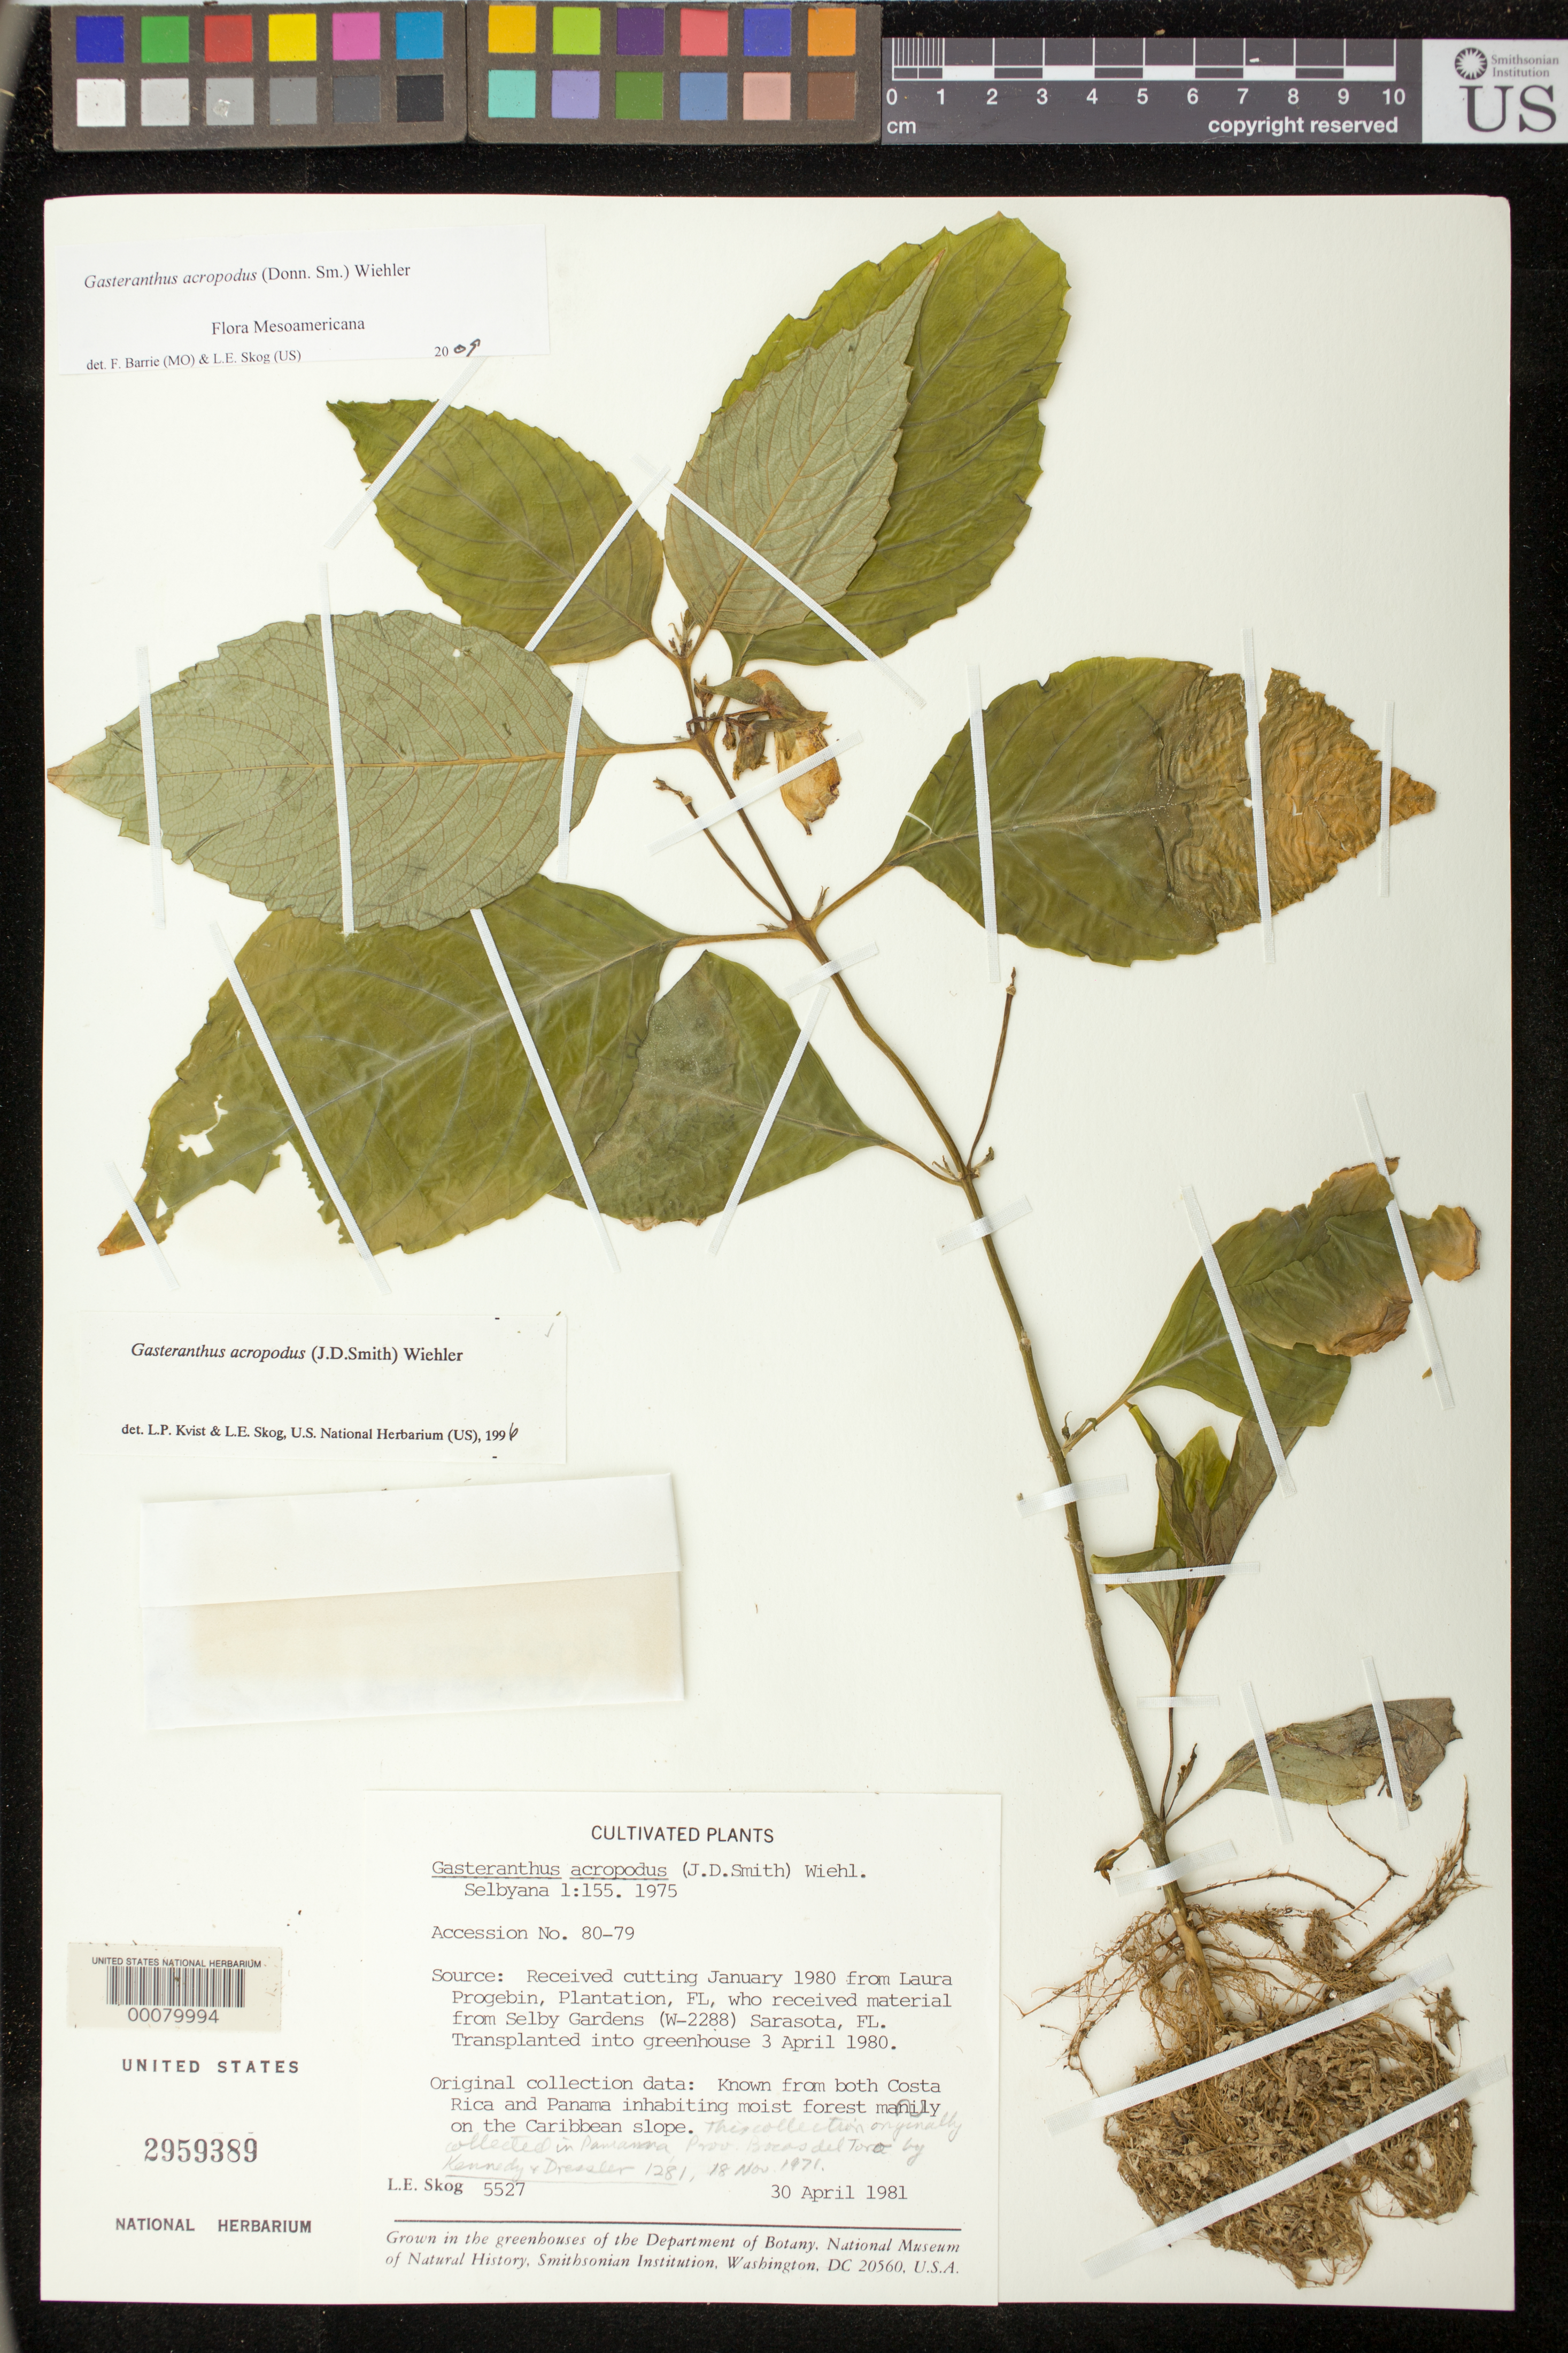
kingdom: Plantae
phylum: Tracheophyta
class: Magnoliopsida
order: Lamiales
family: Gesneriaceae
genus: Gasteranthus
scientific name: Gasteranthus acropodus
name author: (Donn. Sm.) Wiehler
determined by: Skog, Laurence E.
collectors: L. E. Skog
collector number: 5527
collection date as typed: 30 Apr 1981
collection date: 1981-04-30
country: Panama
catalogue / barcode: US 2959389